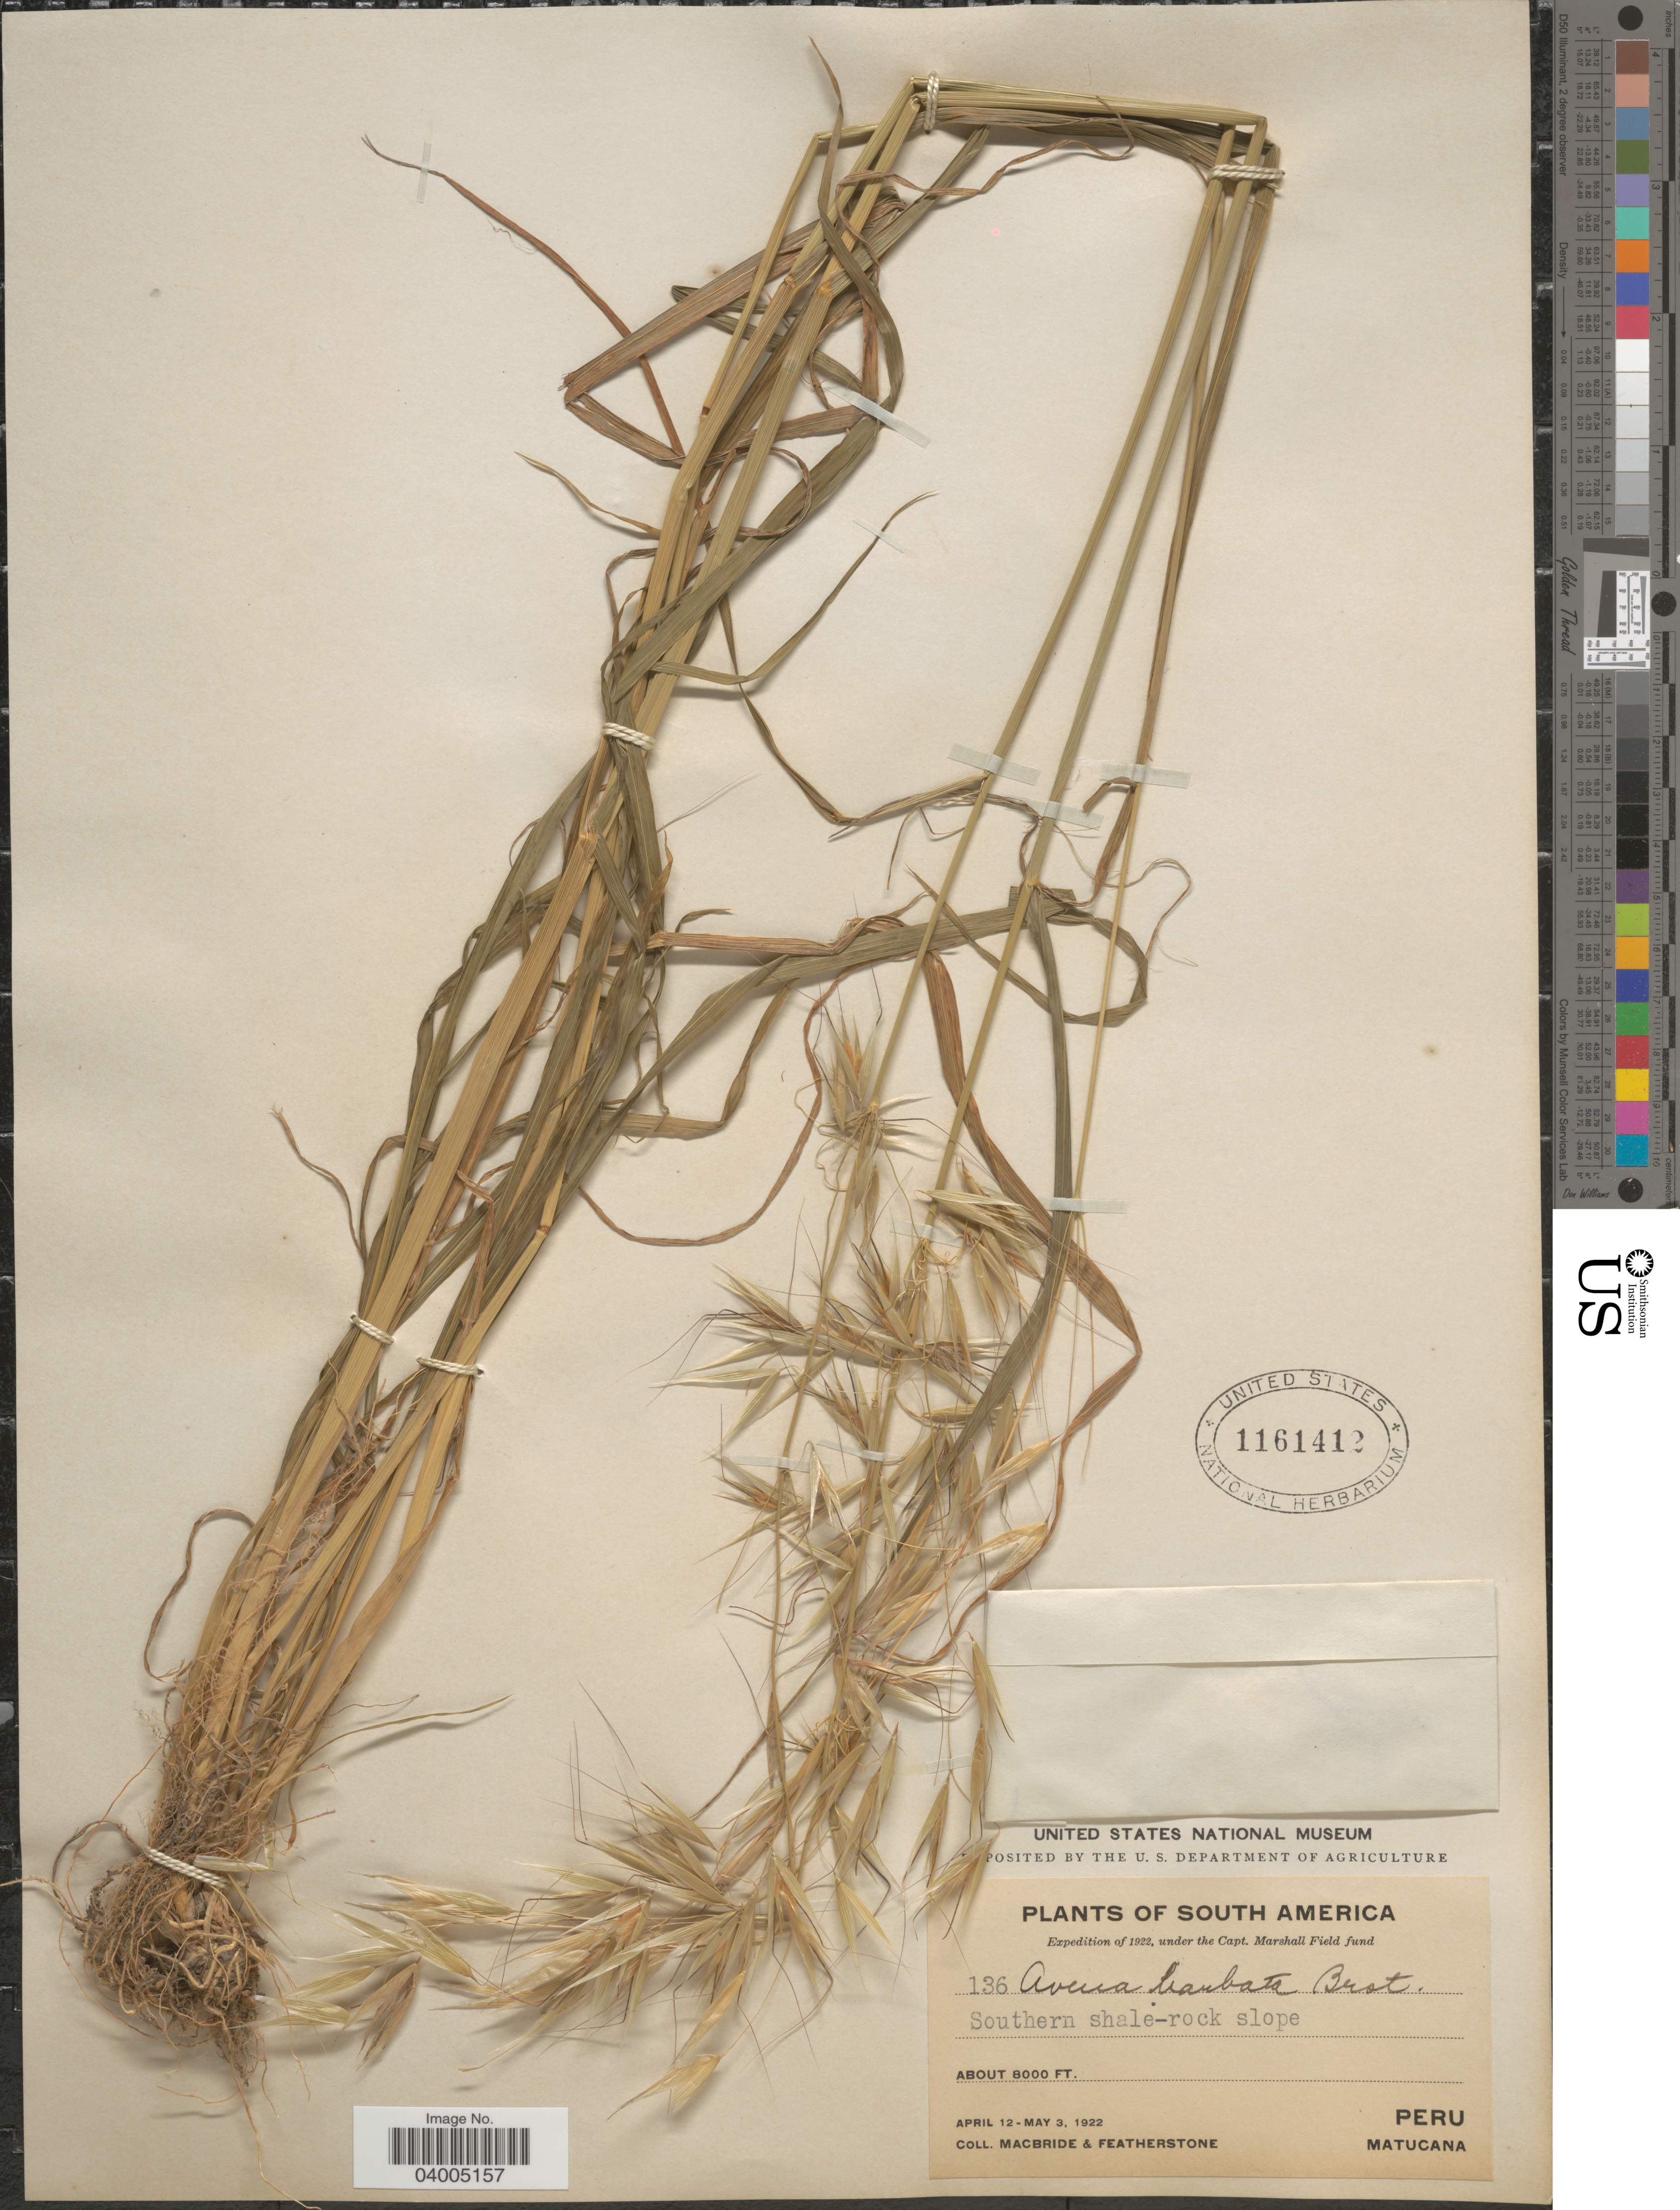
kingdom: Plantae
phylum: Tracheophyta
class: Liliopsida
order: Poales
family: Poaceae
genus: Avena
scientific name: Avena barbata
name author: Pott ex Link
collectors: Macbride, -- & -. Featherstone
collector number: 136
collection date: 1922-04-12/1922-05-03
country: Peru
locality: Matucana.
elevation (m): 2438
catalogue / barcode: US 1161412